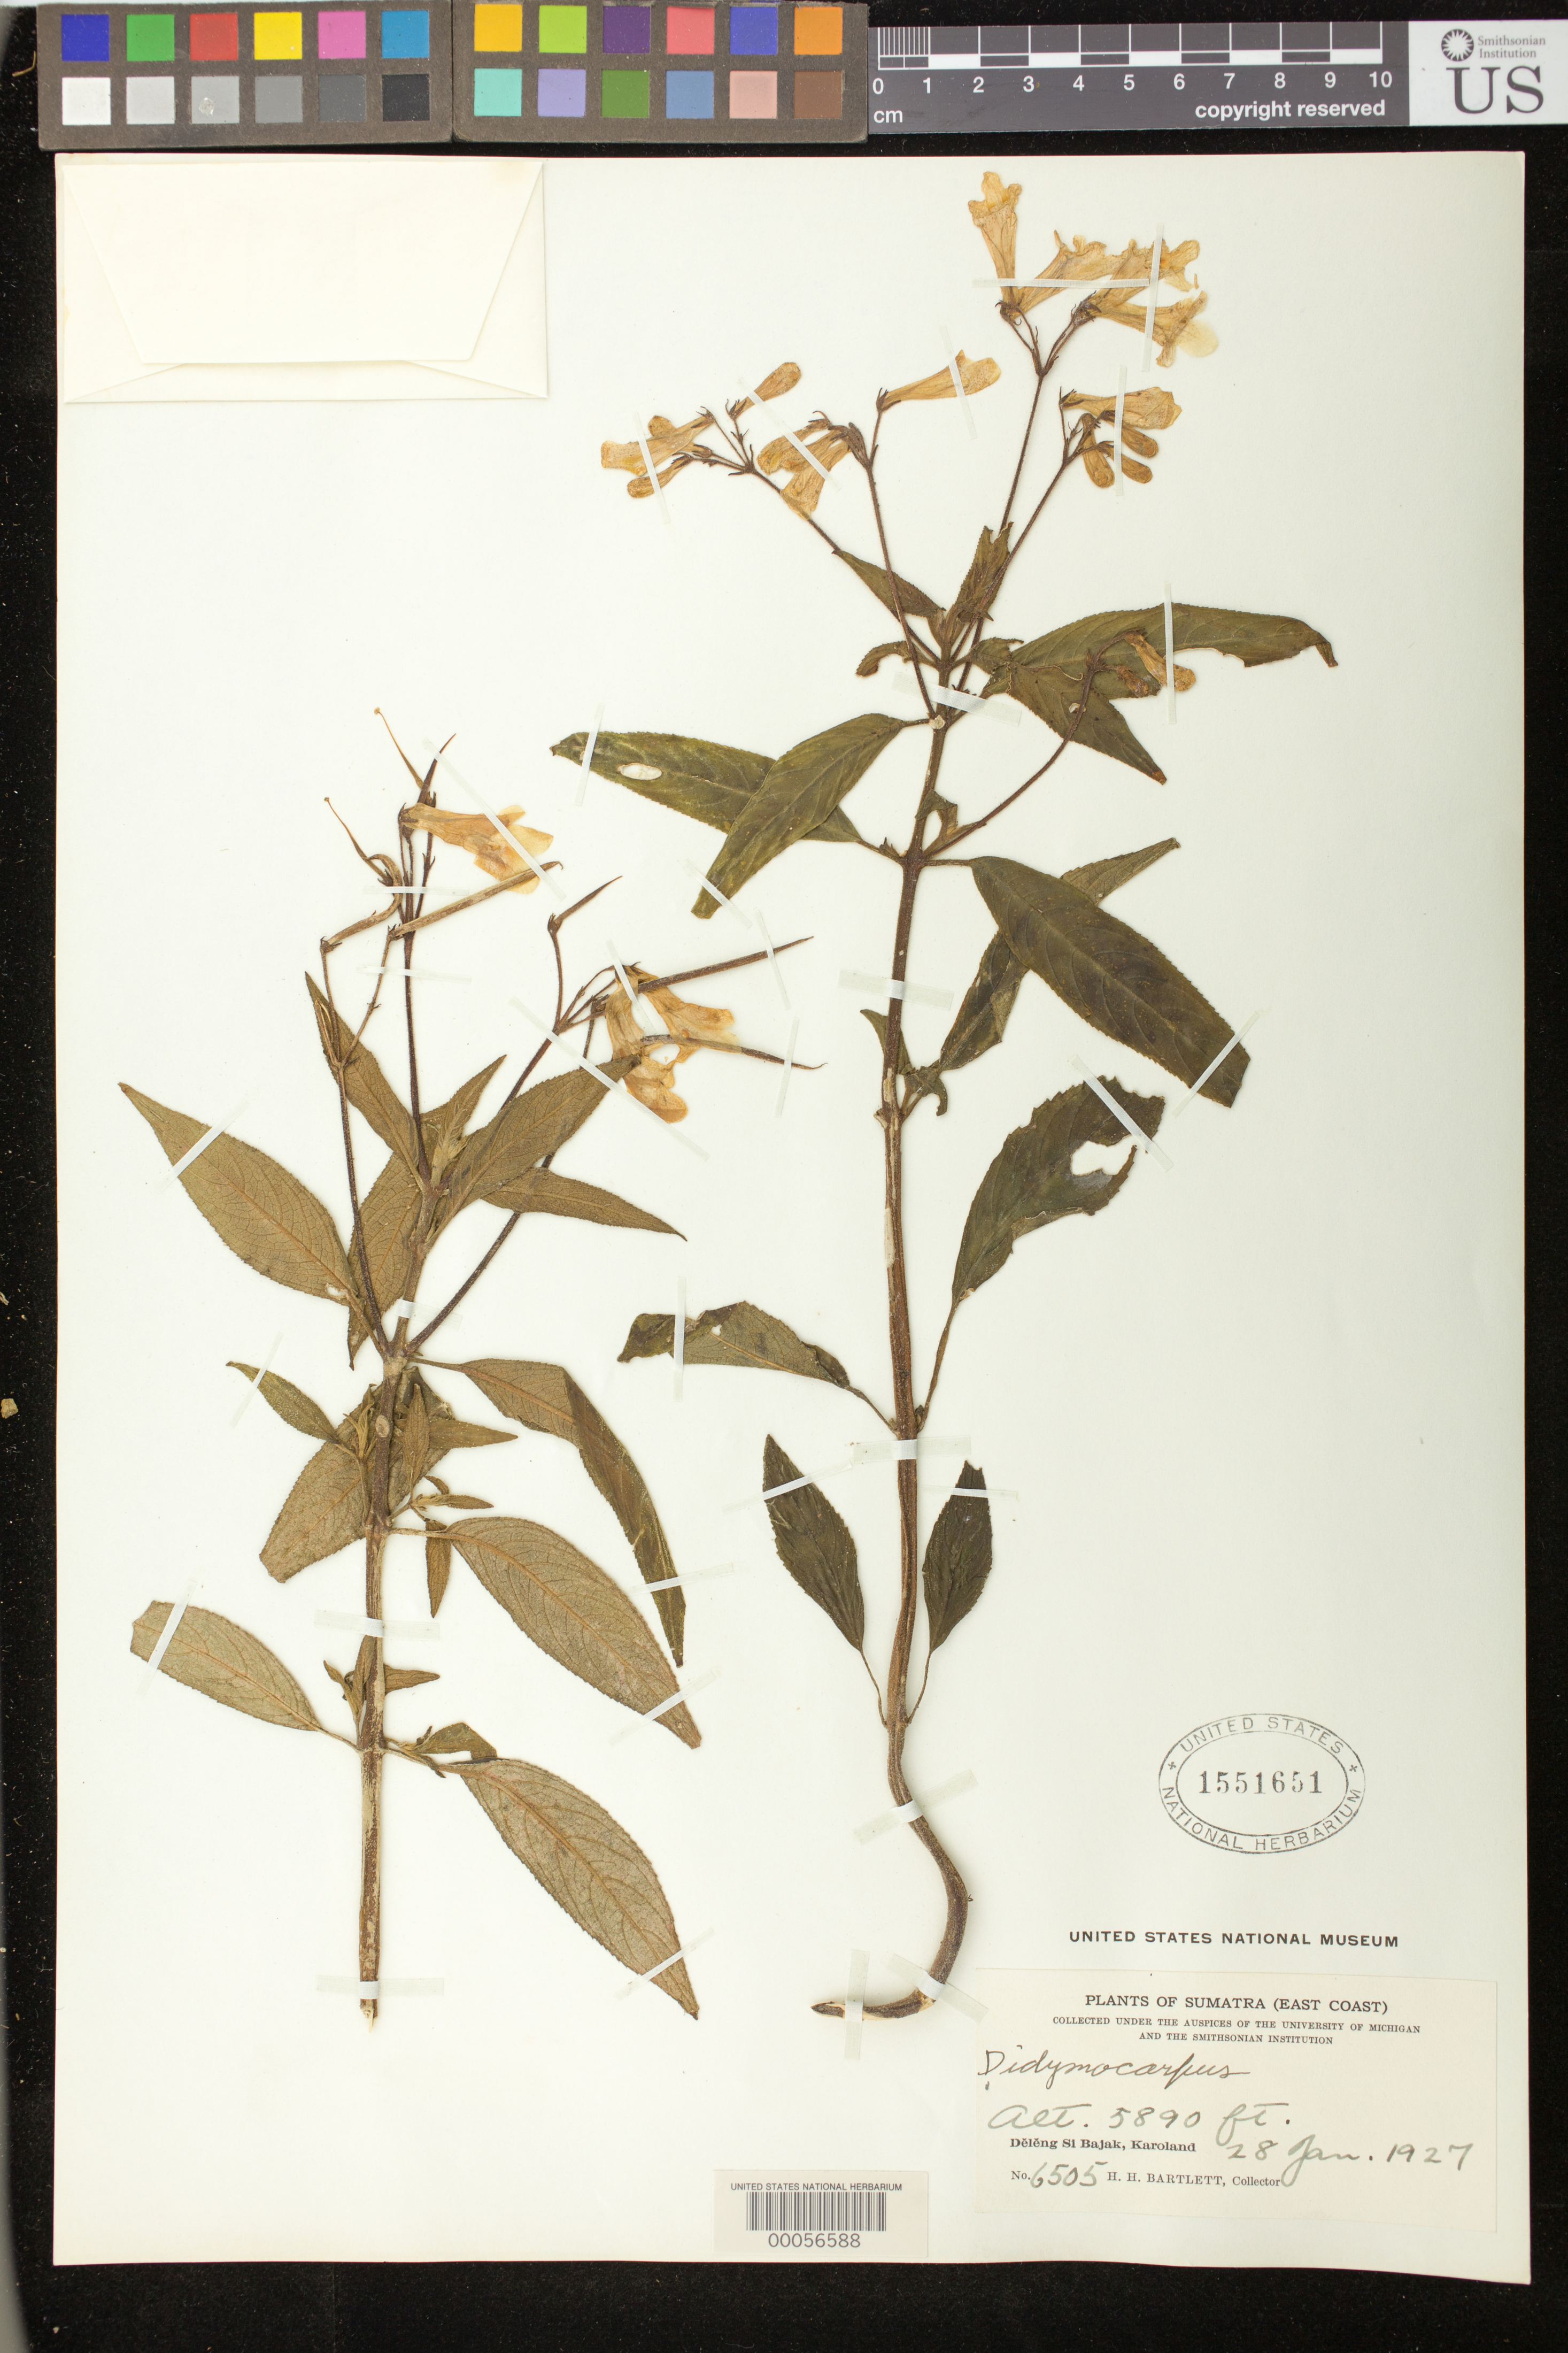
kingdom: Plantae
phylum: Tracheophyta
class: Magnoliopsida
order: Lamiales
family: Gesneriaceae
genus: Didymocarpus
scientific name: Didymocarpus sp.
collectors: H. H. Bartlett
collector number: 6505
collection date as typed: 28 Jan 1927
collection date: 1927-01-28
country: Indonesia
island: Sumatra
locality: Deleng si bajak, karoland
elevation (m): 1786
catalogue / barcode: US 1551651